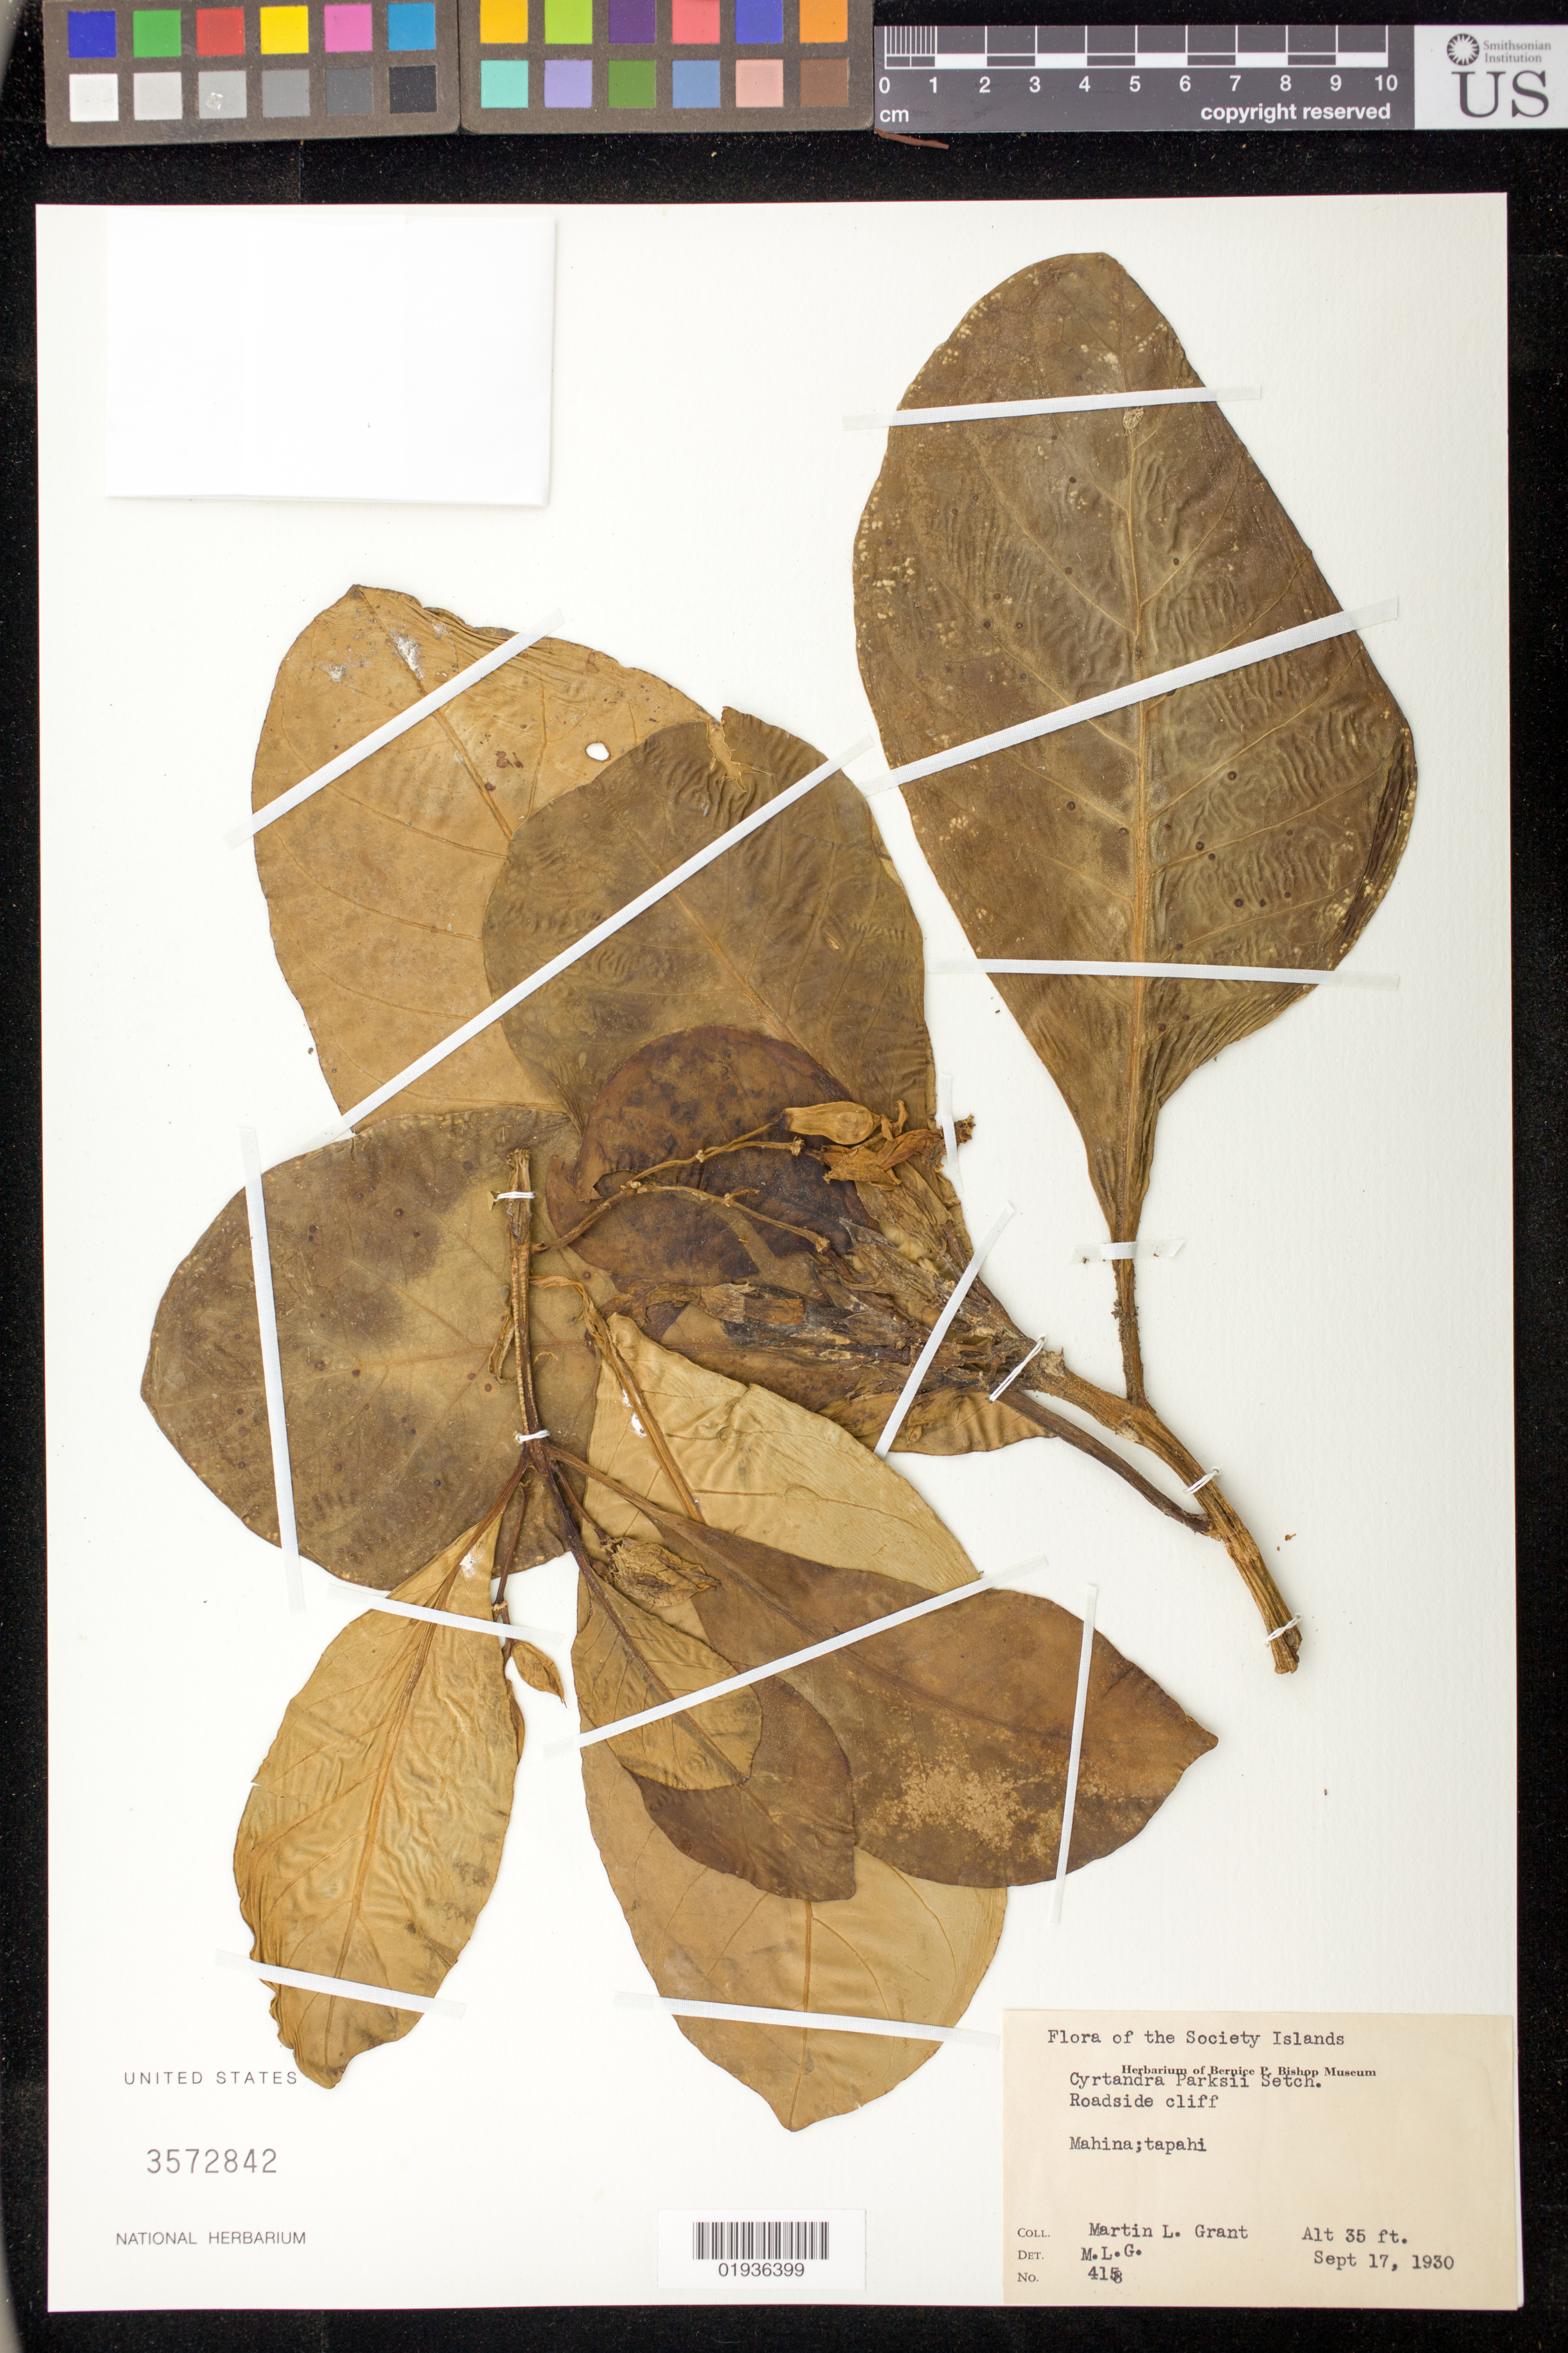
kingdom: Plantae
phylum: Tracheophyta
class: Magnoliopsida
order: Lamiales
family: Gesneriaceae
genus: Cyrtandra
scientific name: Cyrtandra parksii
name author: Setch.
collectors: M. L. Grant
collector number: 4158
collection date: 1930-09-17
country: French Polynesia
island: Tahiti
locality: Roadside cliff, Mahina; tapahi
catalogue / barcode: US 3572842